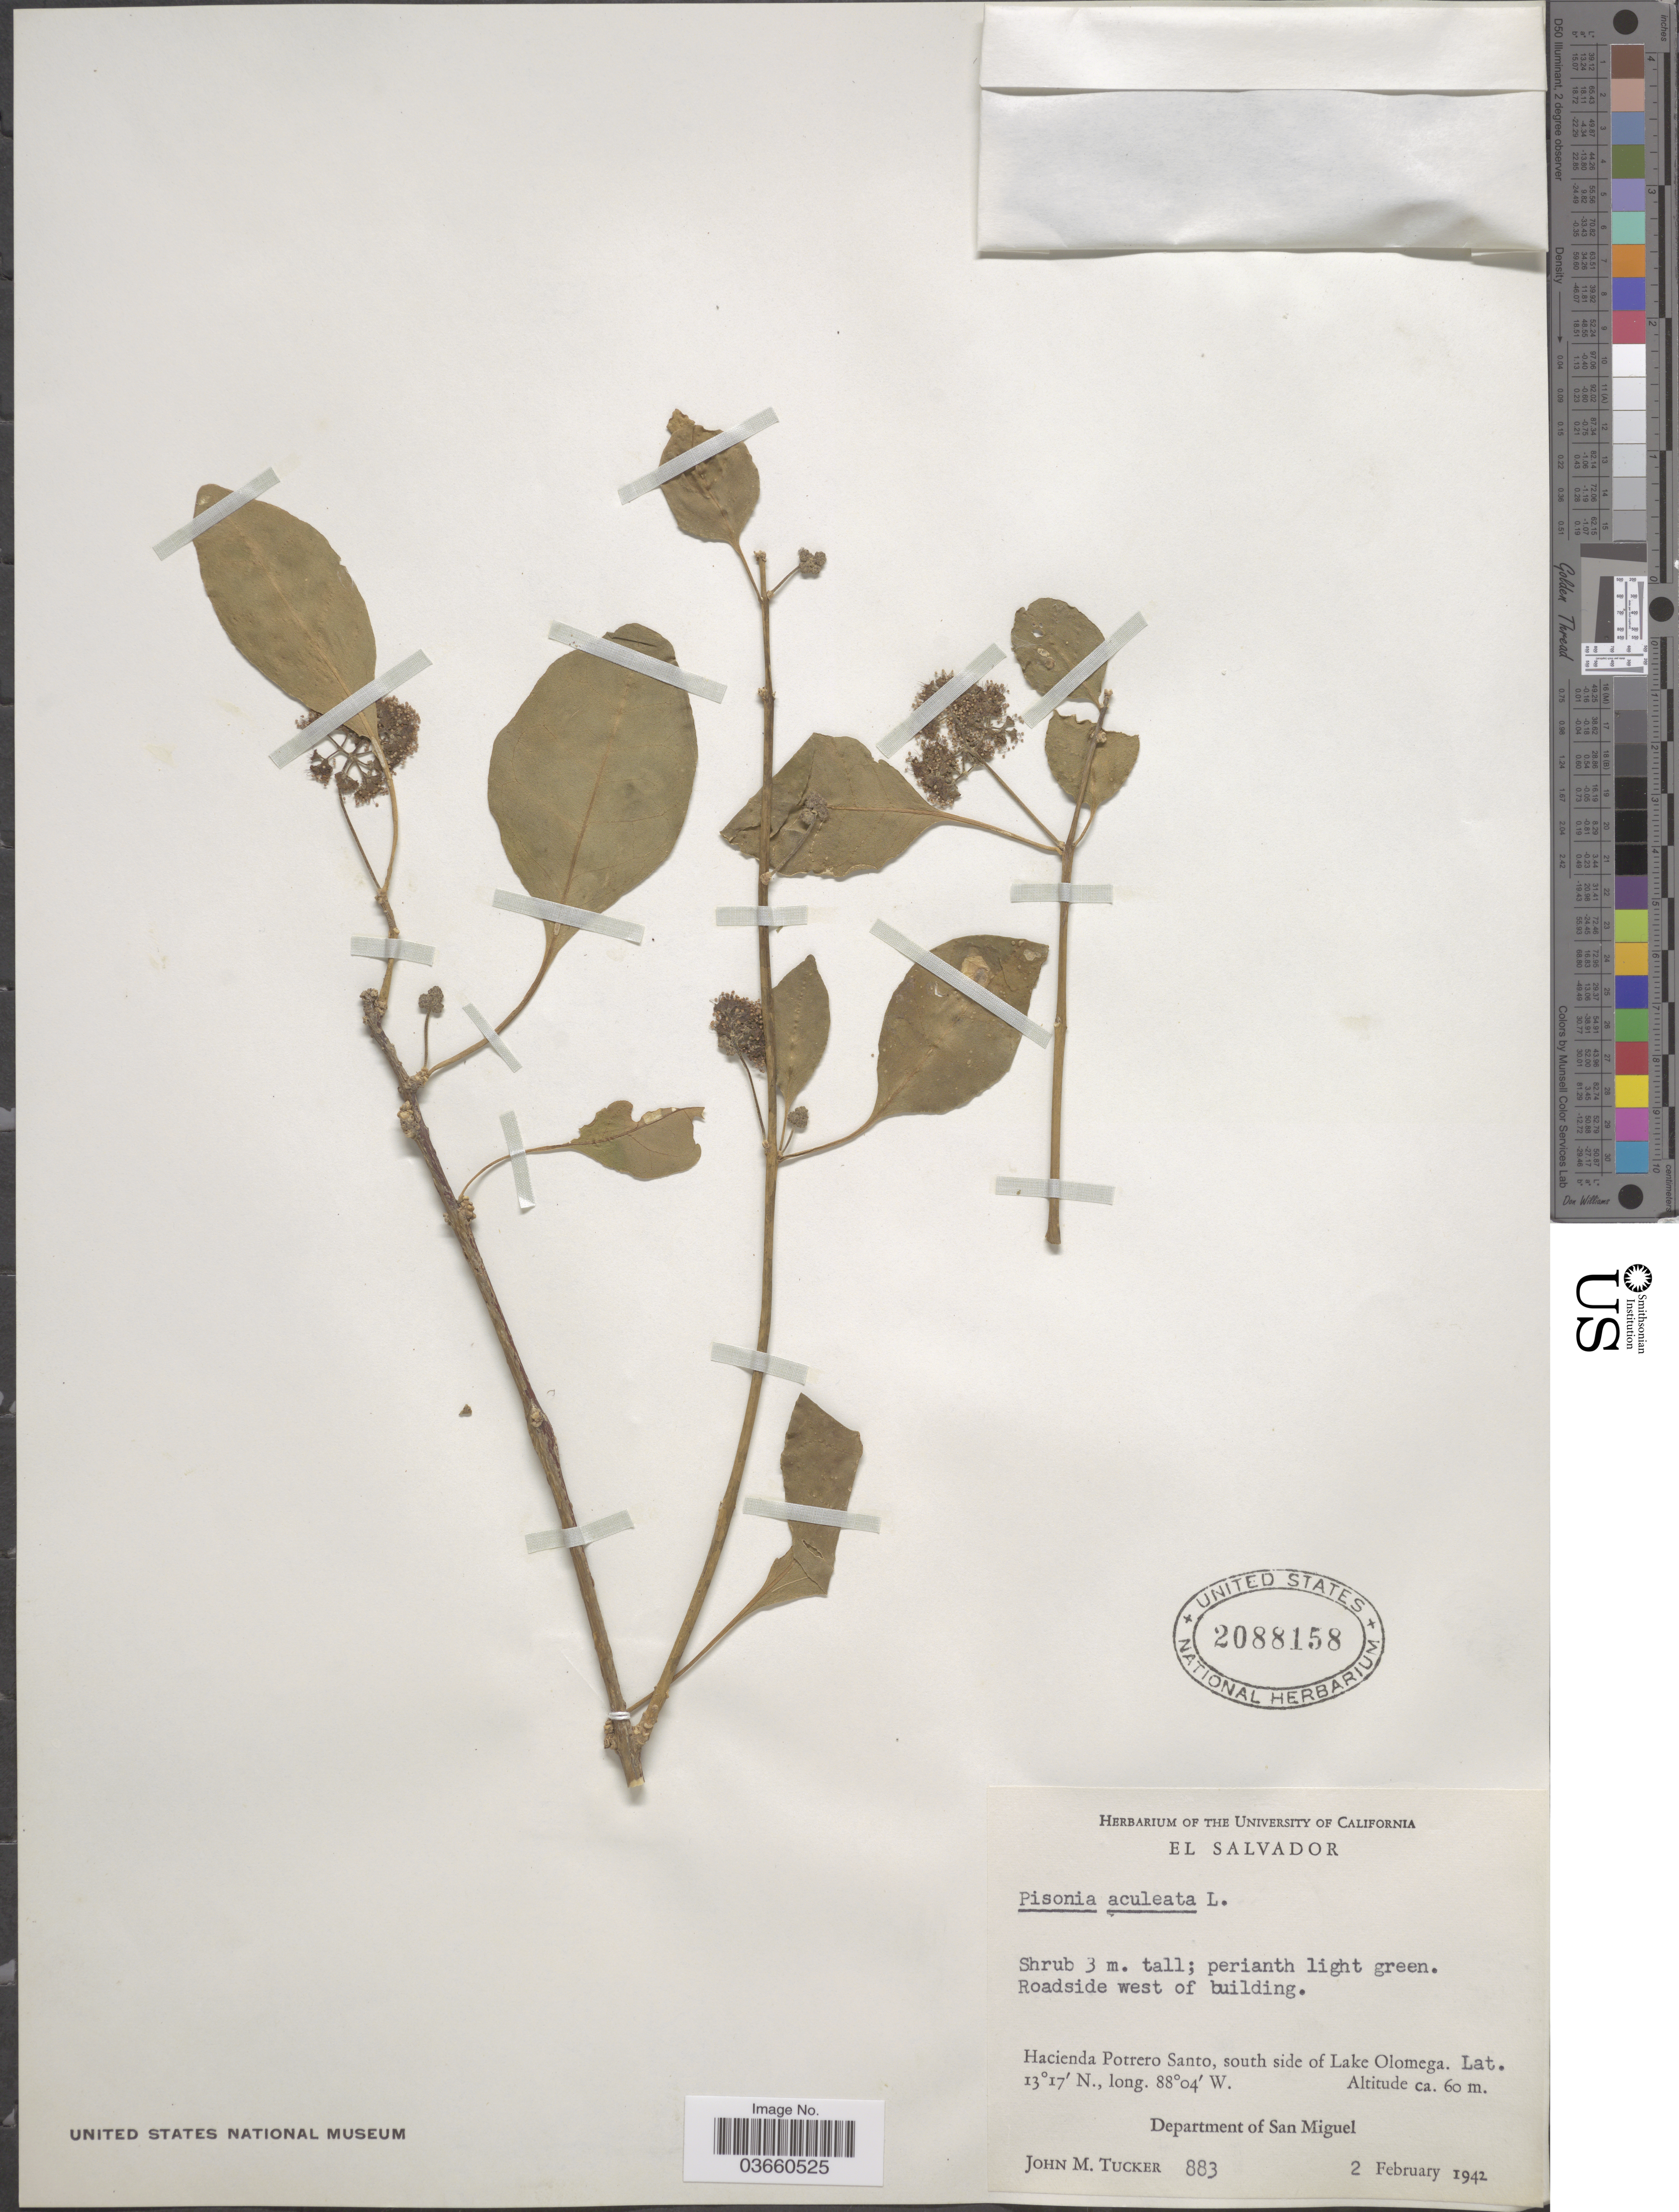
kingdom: Plantae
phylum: Tracheophyta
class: Magnoliopsida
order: Caryophyllales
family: Nyctaginaceae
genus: Pisonia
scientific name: Pisonia aculeata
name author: L.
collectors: J. M. Tucker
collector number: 883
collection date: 1942-02-02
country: El Salvador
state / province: San Miguel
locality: Hacienda Potrero Santo, south side of Lake Olomega. Department of San Miguel.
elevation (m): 60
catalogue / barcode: US 2088158